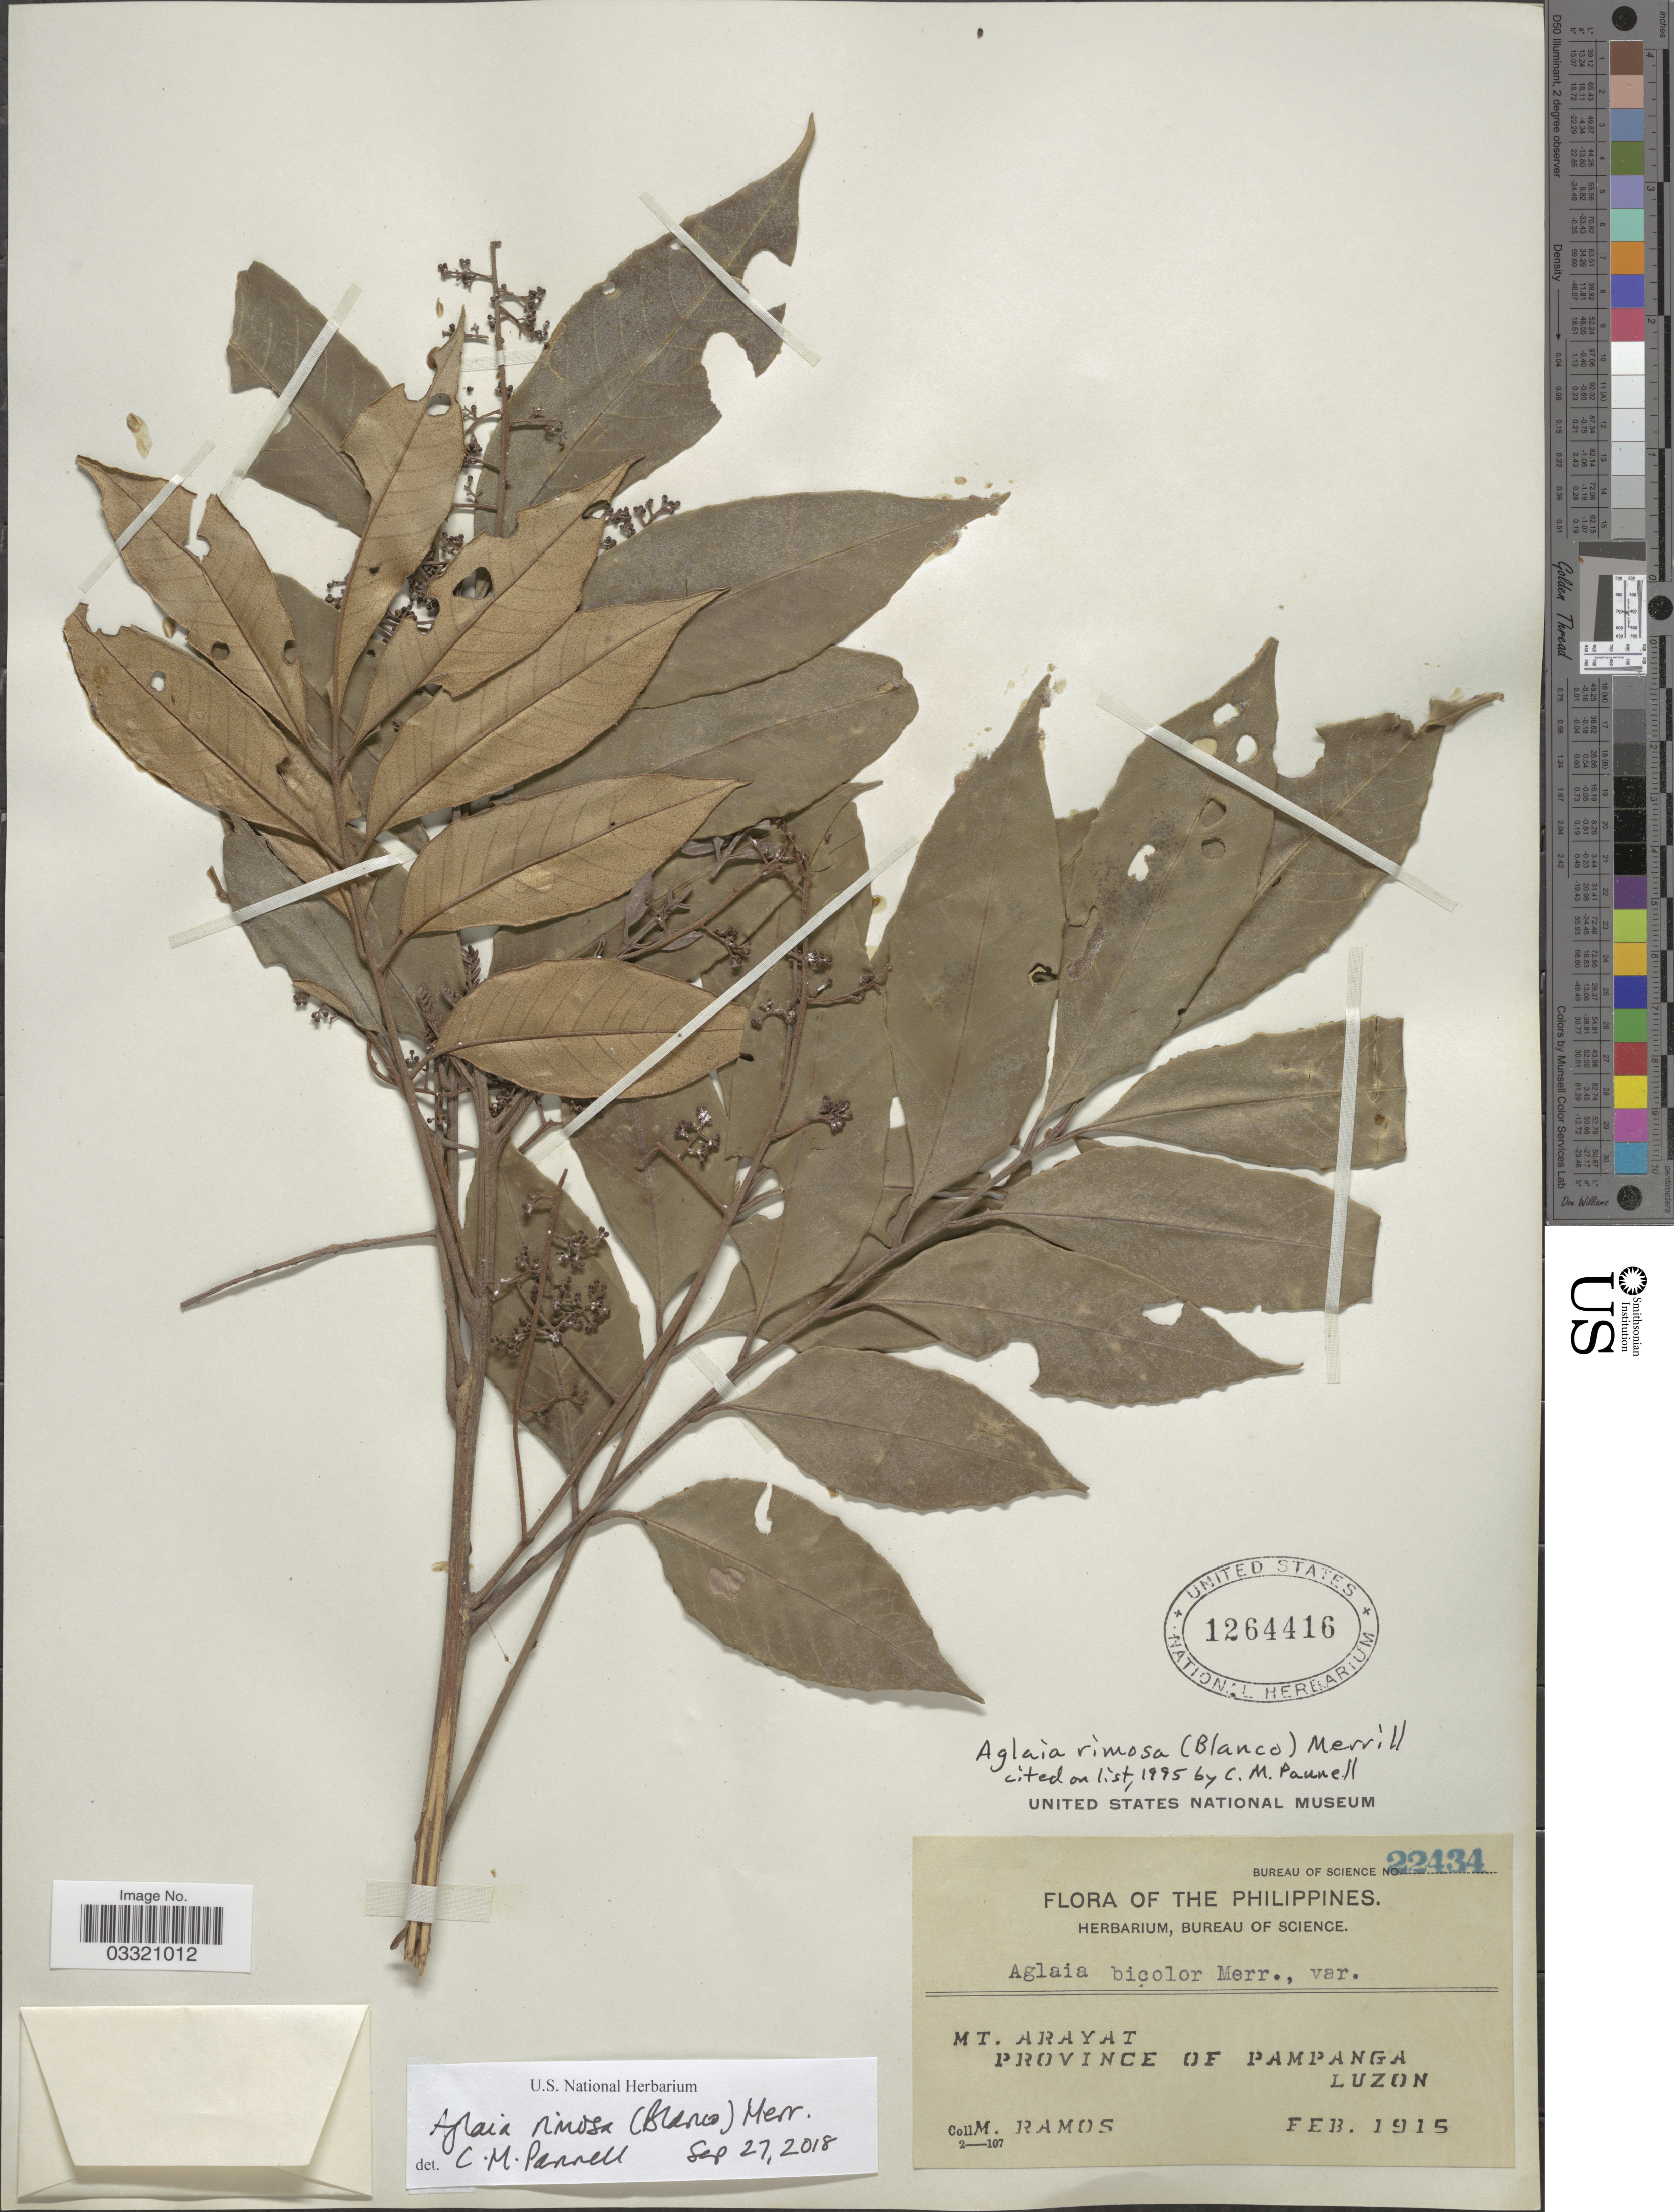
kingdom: Plantae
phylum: Tracheophyta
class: Magnoliopsida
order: Sapindales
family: Meliaceae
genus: Aglaia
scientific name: Aglaia rimosa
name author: (Blanco) Merr.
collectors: M. Ramos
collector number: Bureau of Science 22434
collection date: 1915-02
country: Philippines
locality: Mt. Arayat. Province of Pampanga. Luzon.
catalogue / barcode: US 1264416